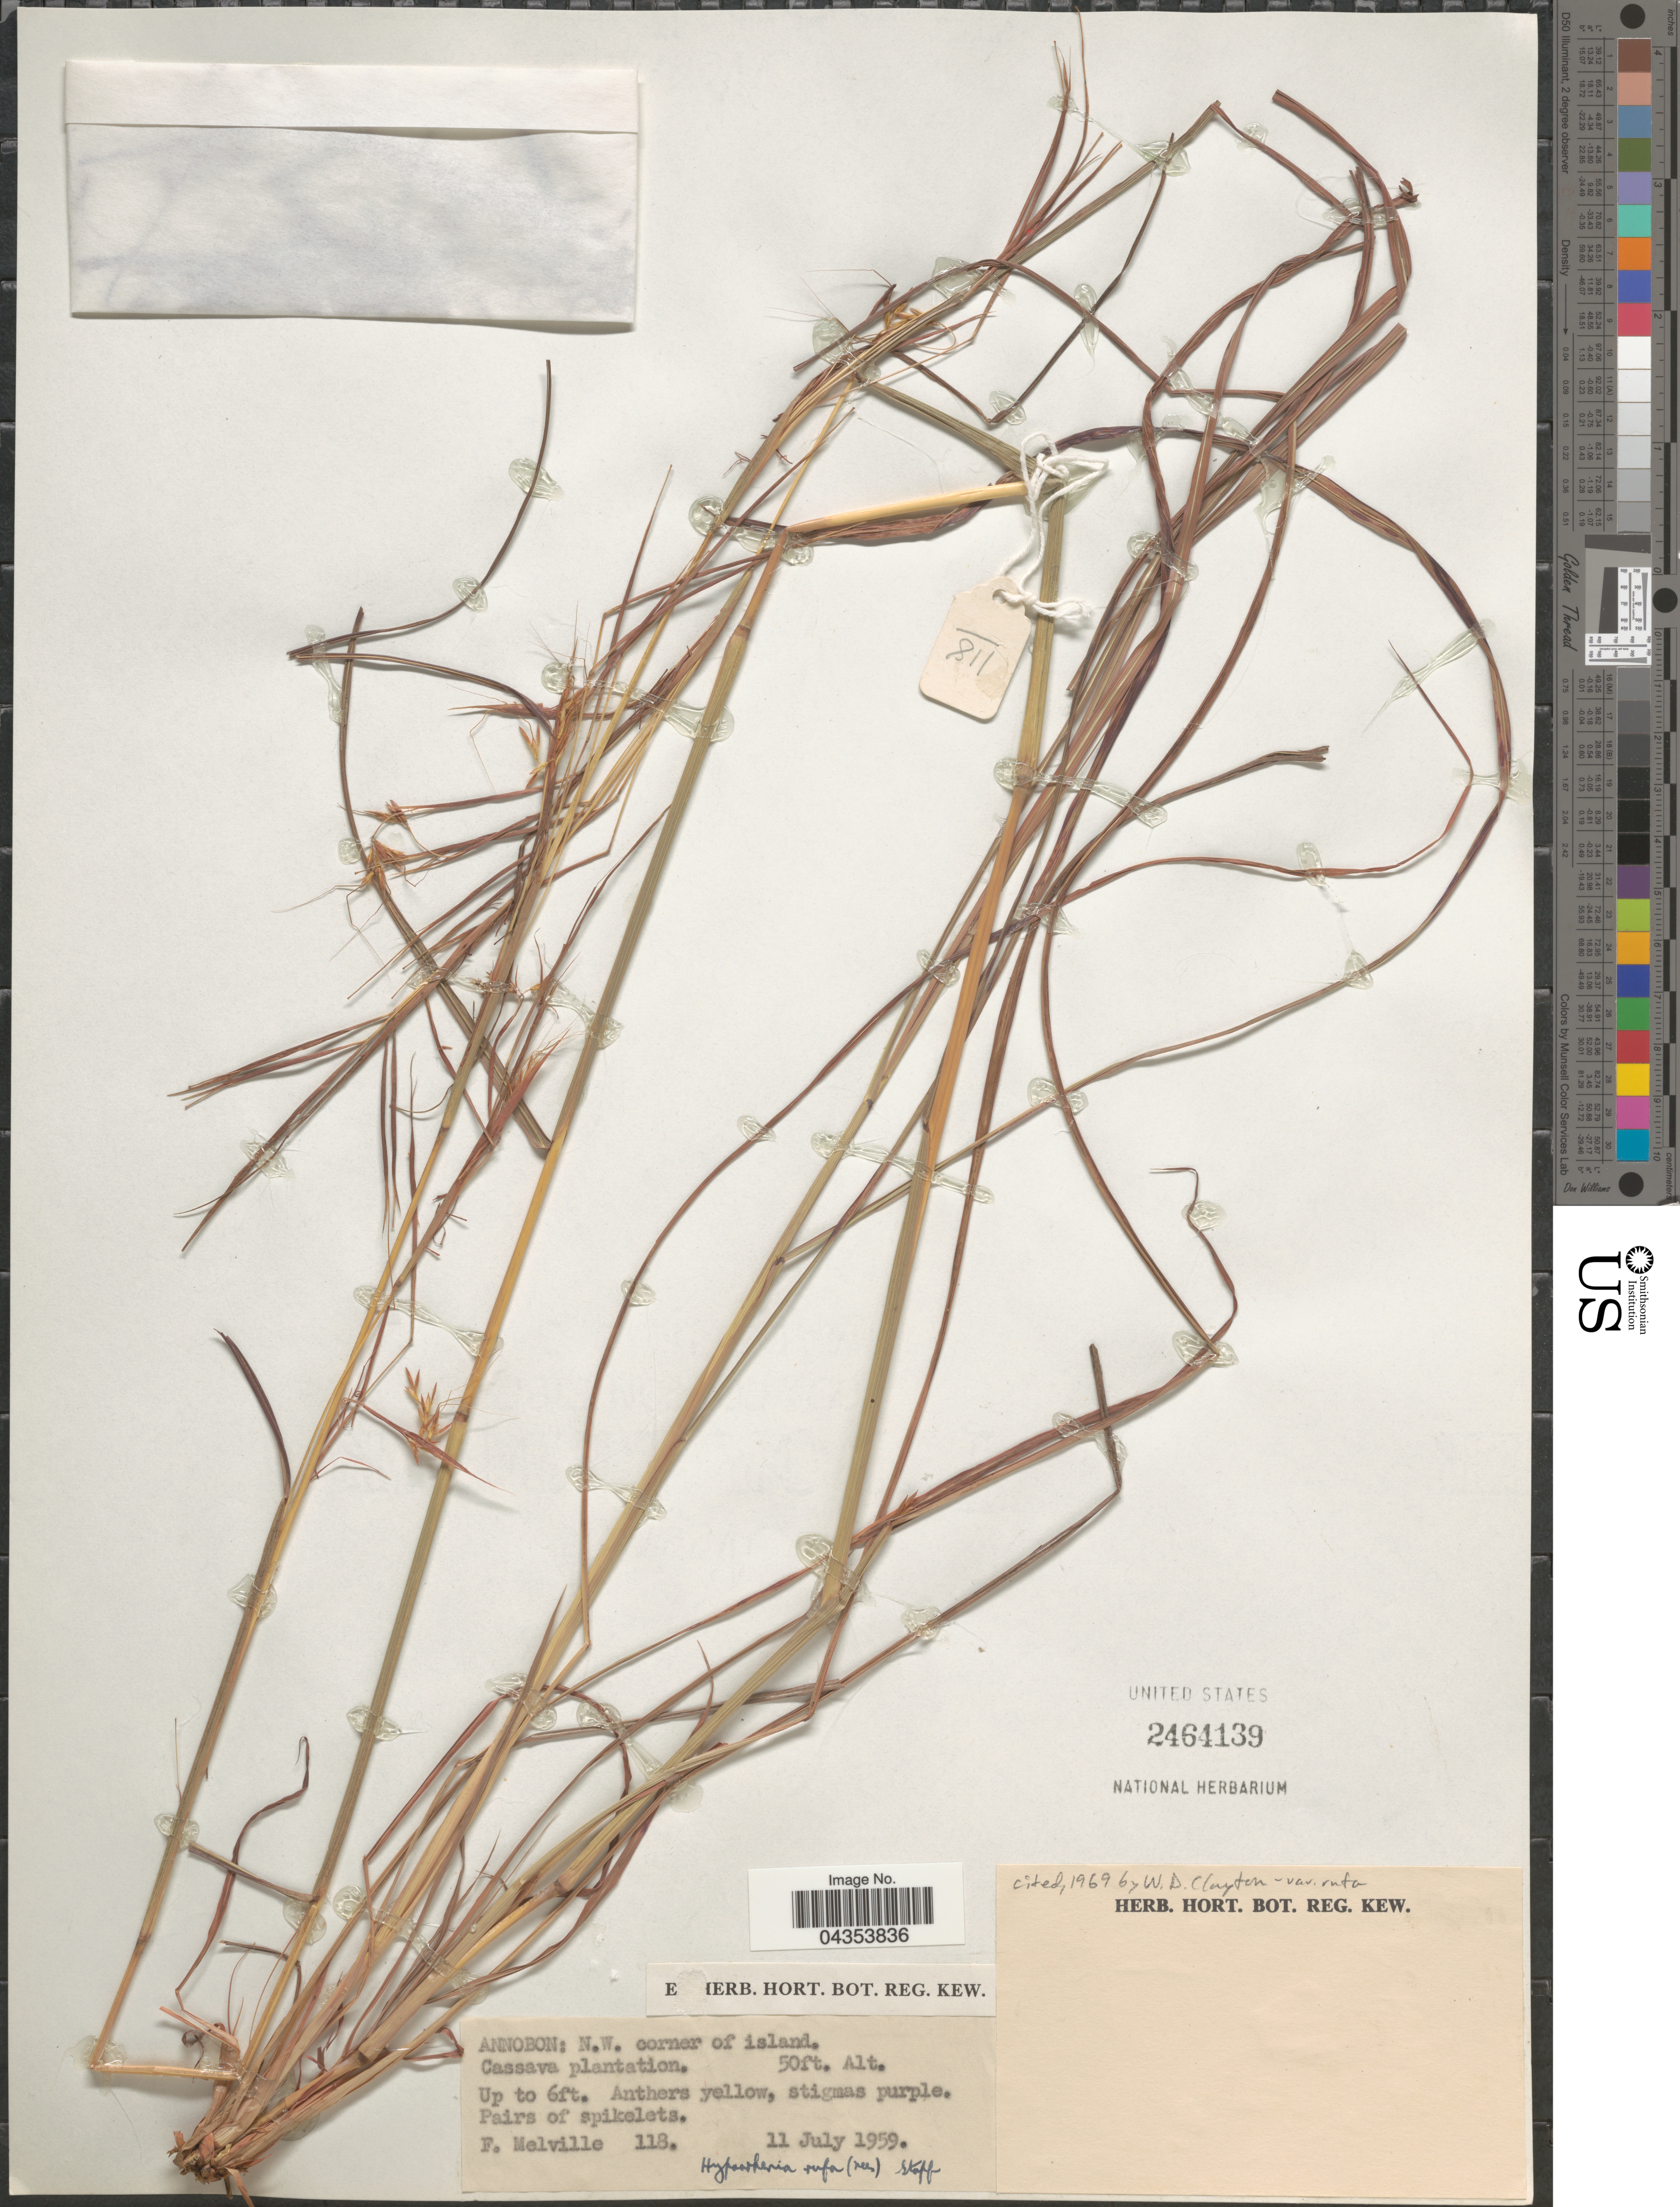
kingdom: Plantae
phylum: Tracheophyta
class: Liliopsida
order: Poales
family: Poaceae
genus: Hyparrhenia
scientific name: Hyparrhenia rufa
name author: (Nees) Stapf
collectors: F. Melville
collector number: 118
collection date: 1959-07-11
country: Equatorial Guinea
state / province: Annobon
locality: N.W. corner of island. Cassava plantation.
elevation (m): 15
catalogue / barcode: US 2464139